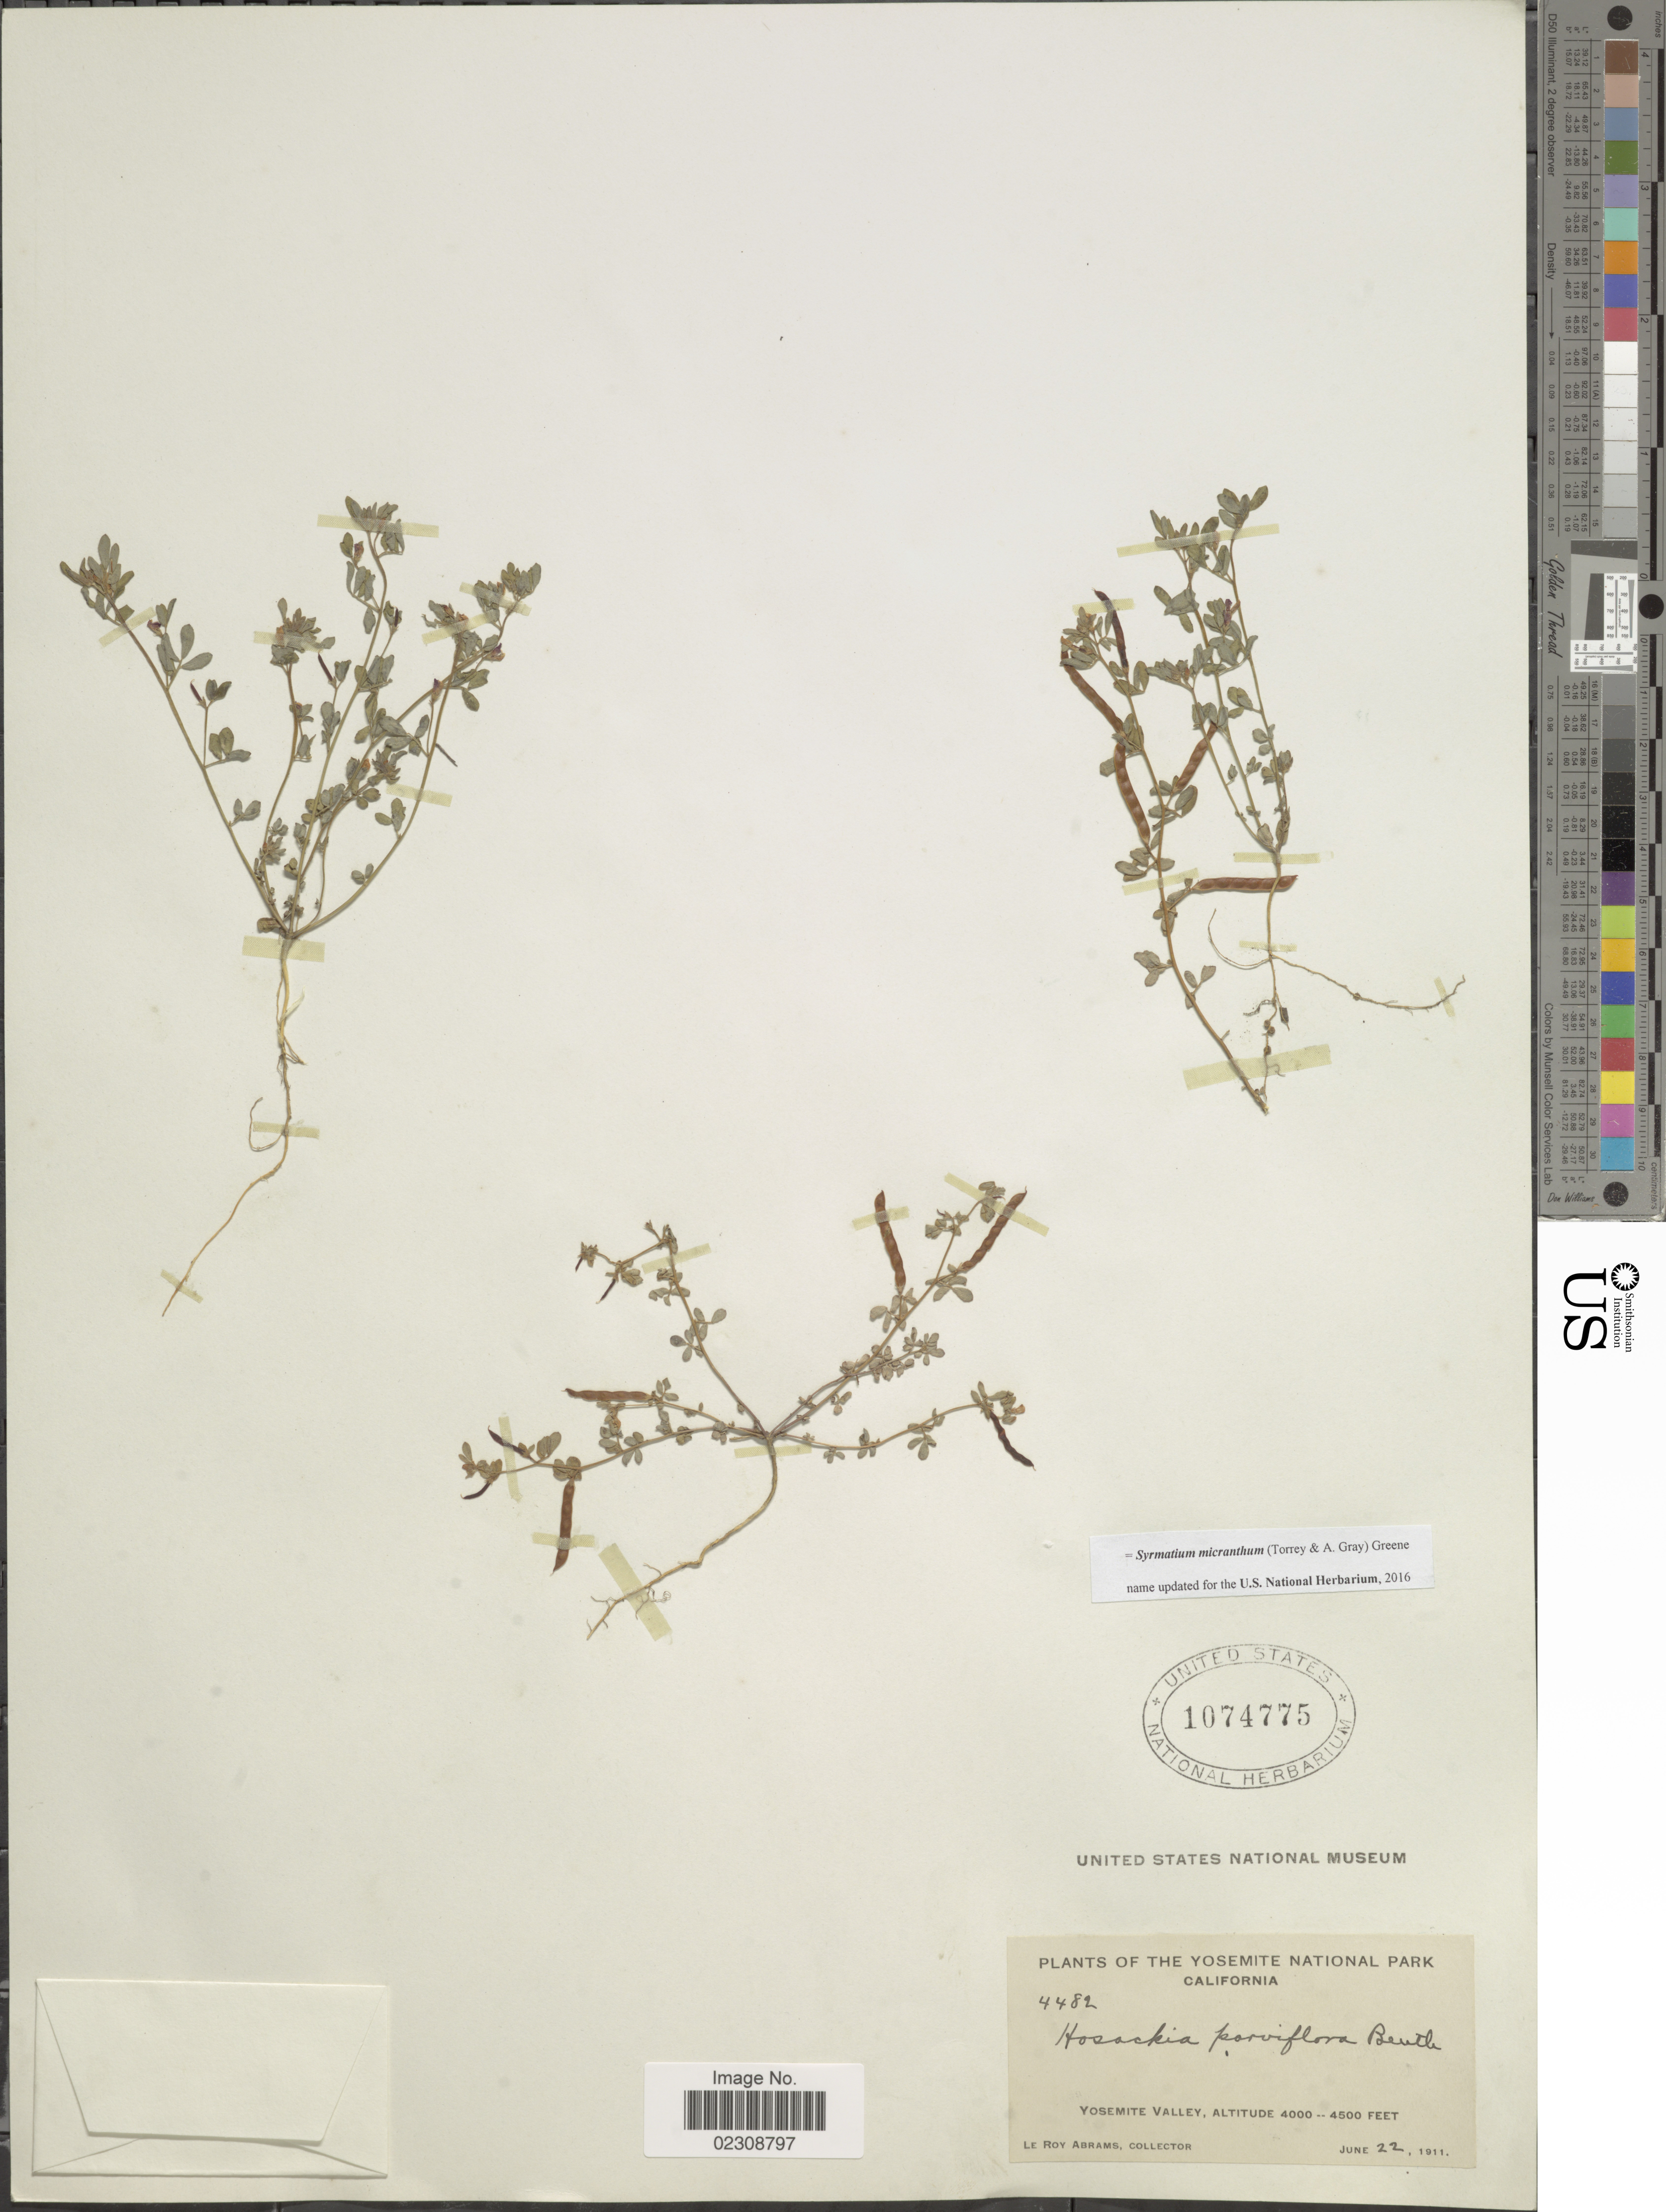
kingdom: Plantae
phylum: Tracheophyta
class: Magnoliopsida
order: Fabales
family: Fabaceae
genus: Syrmatium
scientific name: Syrmatium micranthum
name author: (Torr. & A. Gray) Greene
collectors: L. Abrams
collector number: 4482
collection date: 1911-06-22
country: United States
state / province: California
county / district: Mariposa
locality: Yosemite National Park. Yosemite Valley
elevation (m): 1219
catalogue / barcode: US 1074775